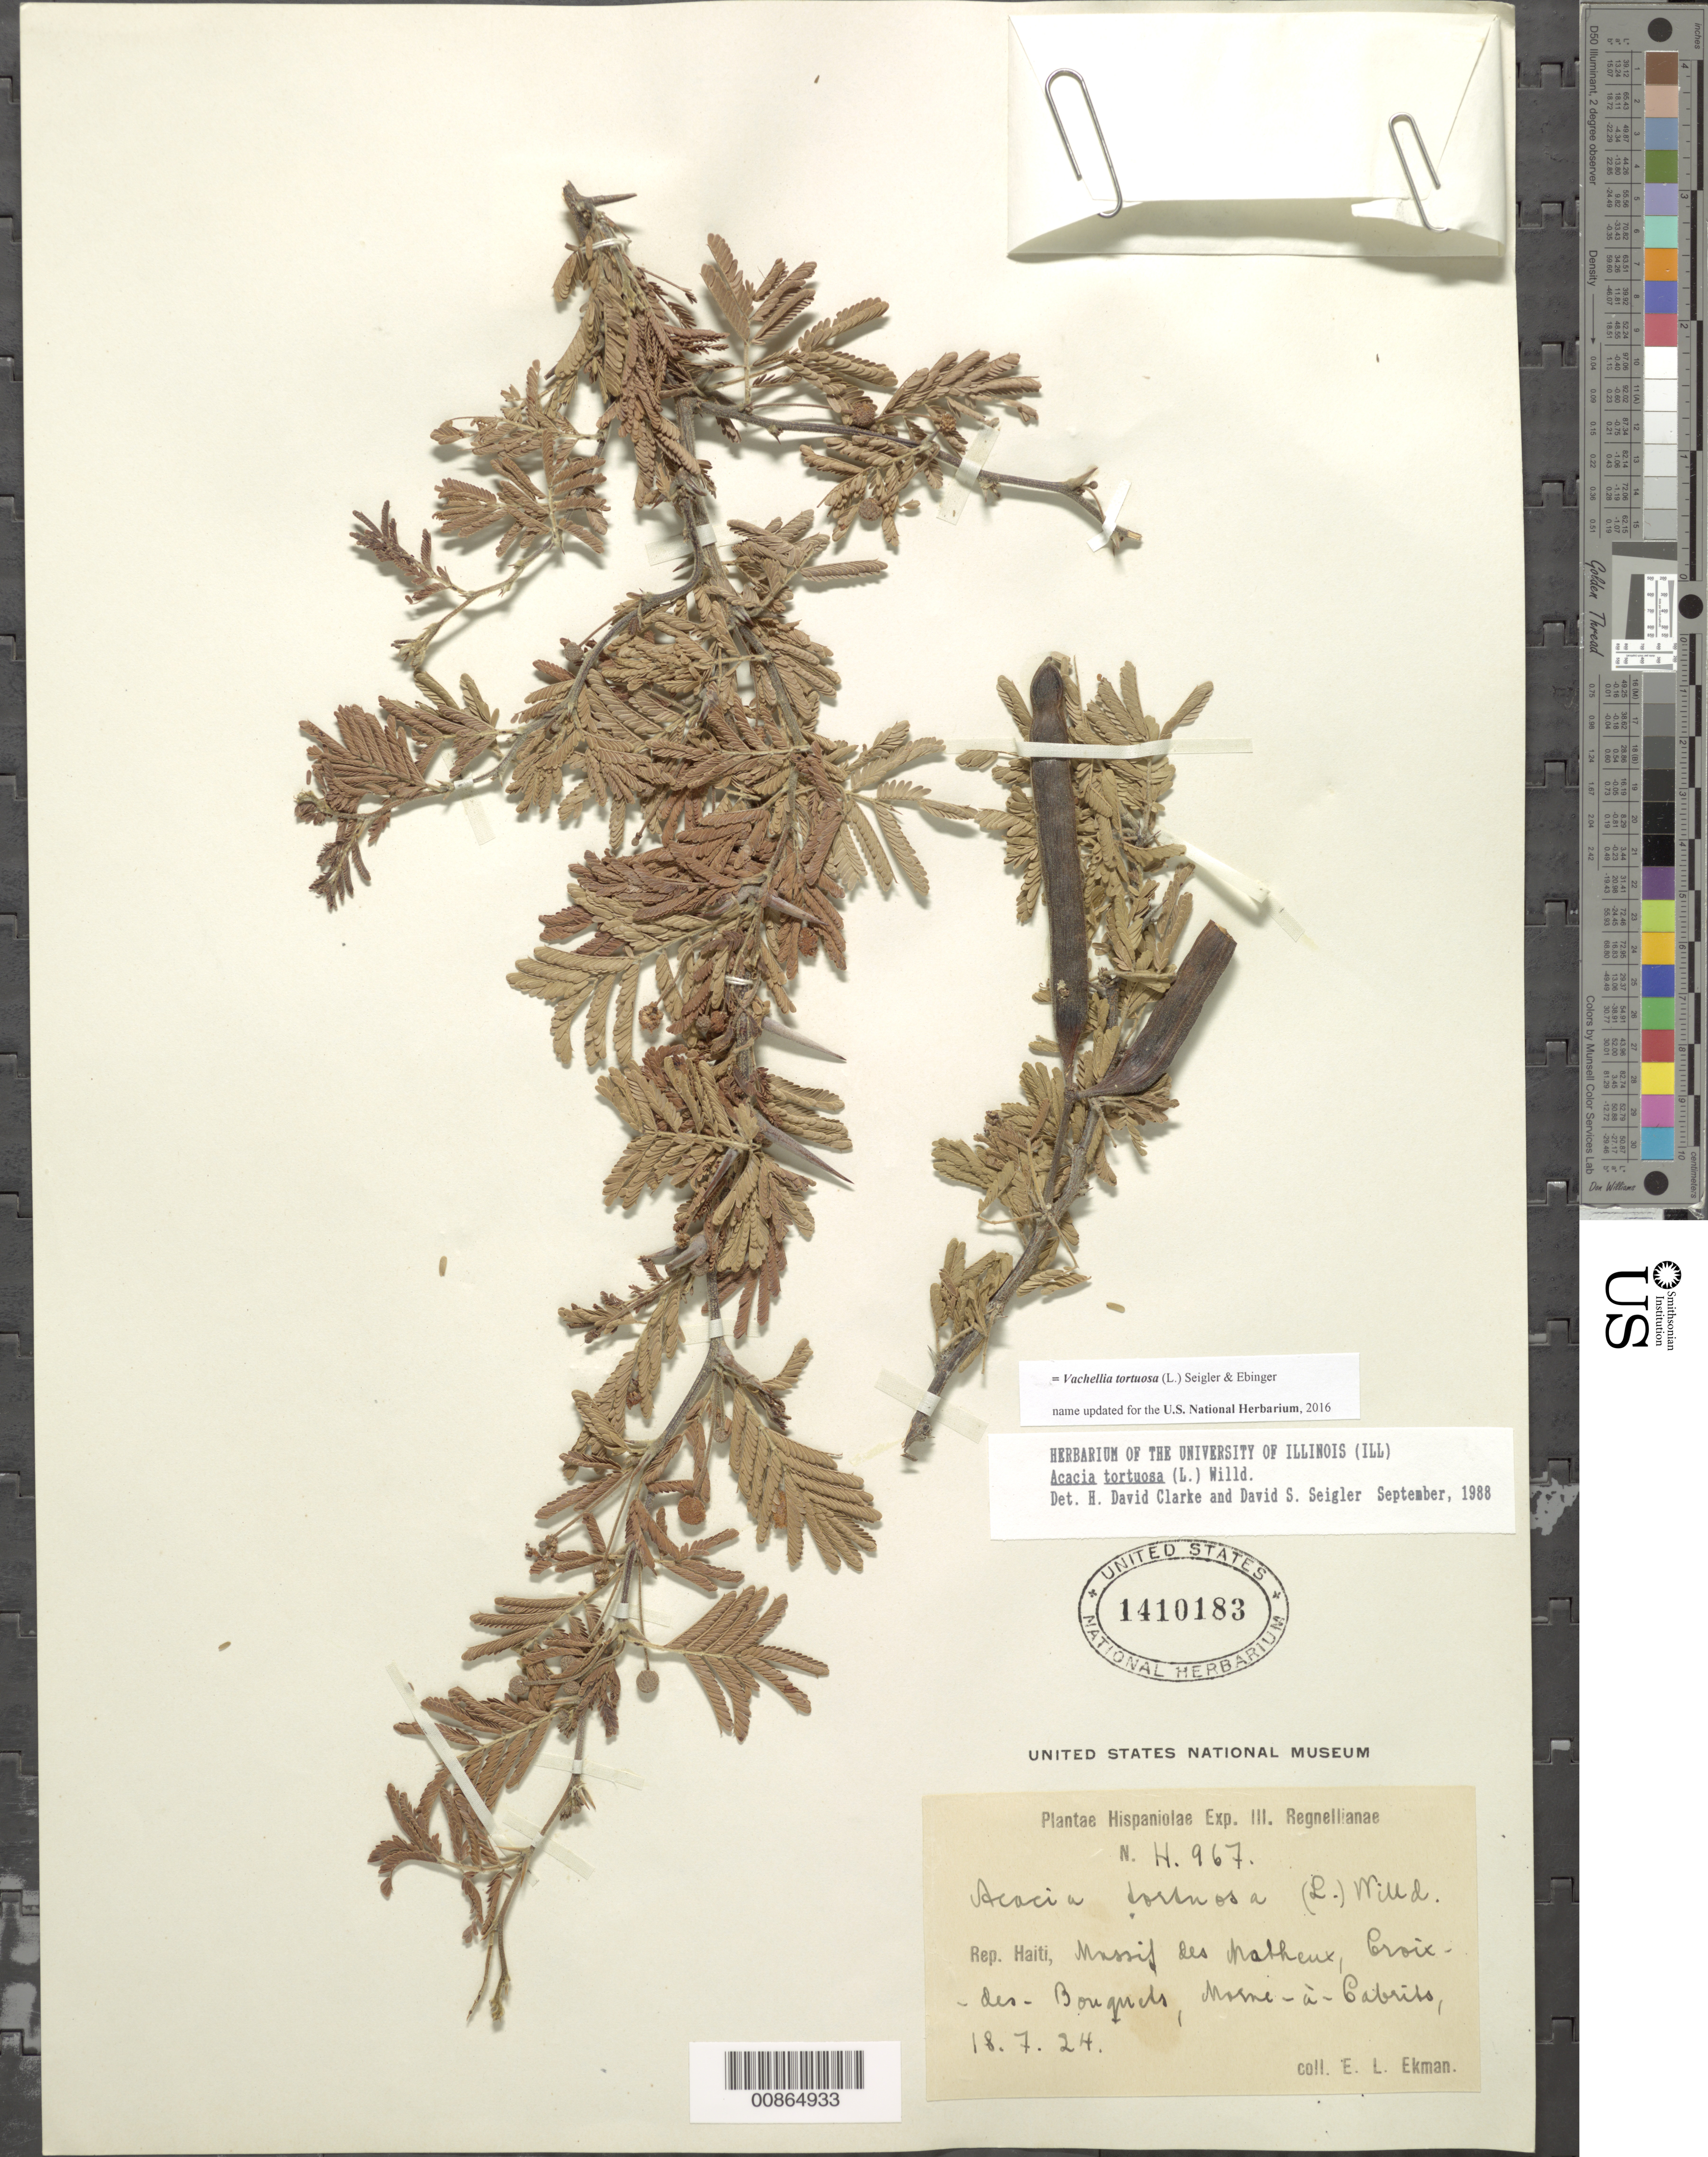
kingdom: Plantae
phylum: Tracheophyta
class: Magnoliopsida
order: Fabales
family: Fabaceae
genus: Vachellia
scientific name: Vachellia tortuosa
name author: (L.) Seigler & Ebinger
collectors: E. L. Ekman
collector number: H 967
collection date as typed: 18 Jul 1924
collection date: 1924-07-18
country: Haiti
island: Hispaniola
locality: Massif des Matheux, Croix des Bouquets, Morne à Cabrits.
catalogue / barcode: US 1410183